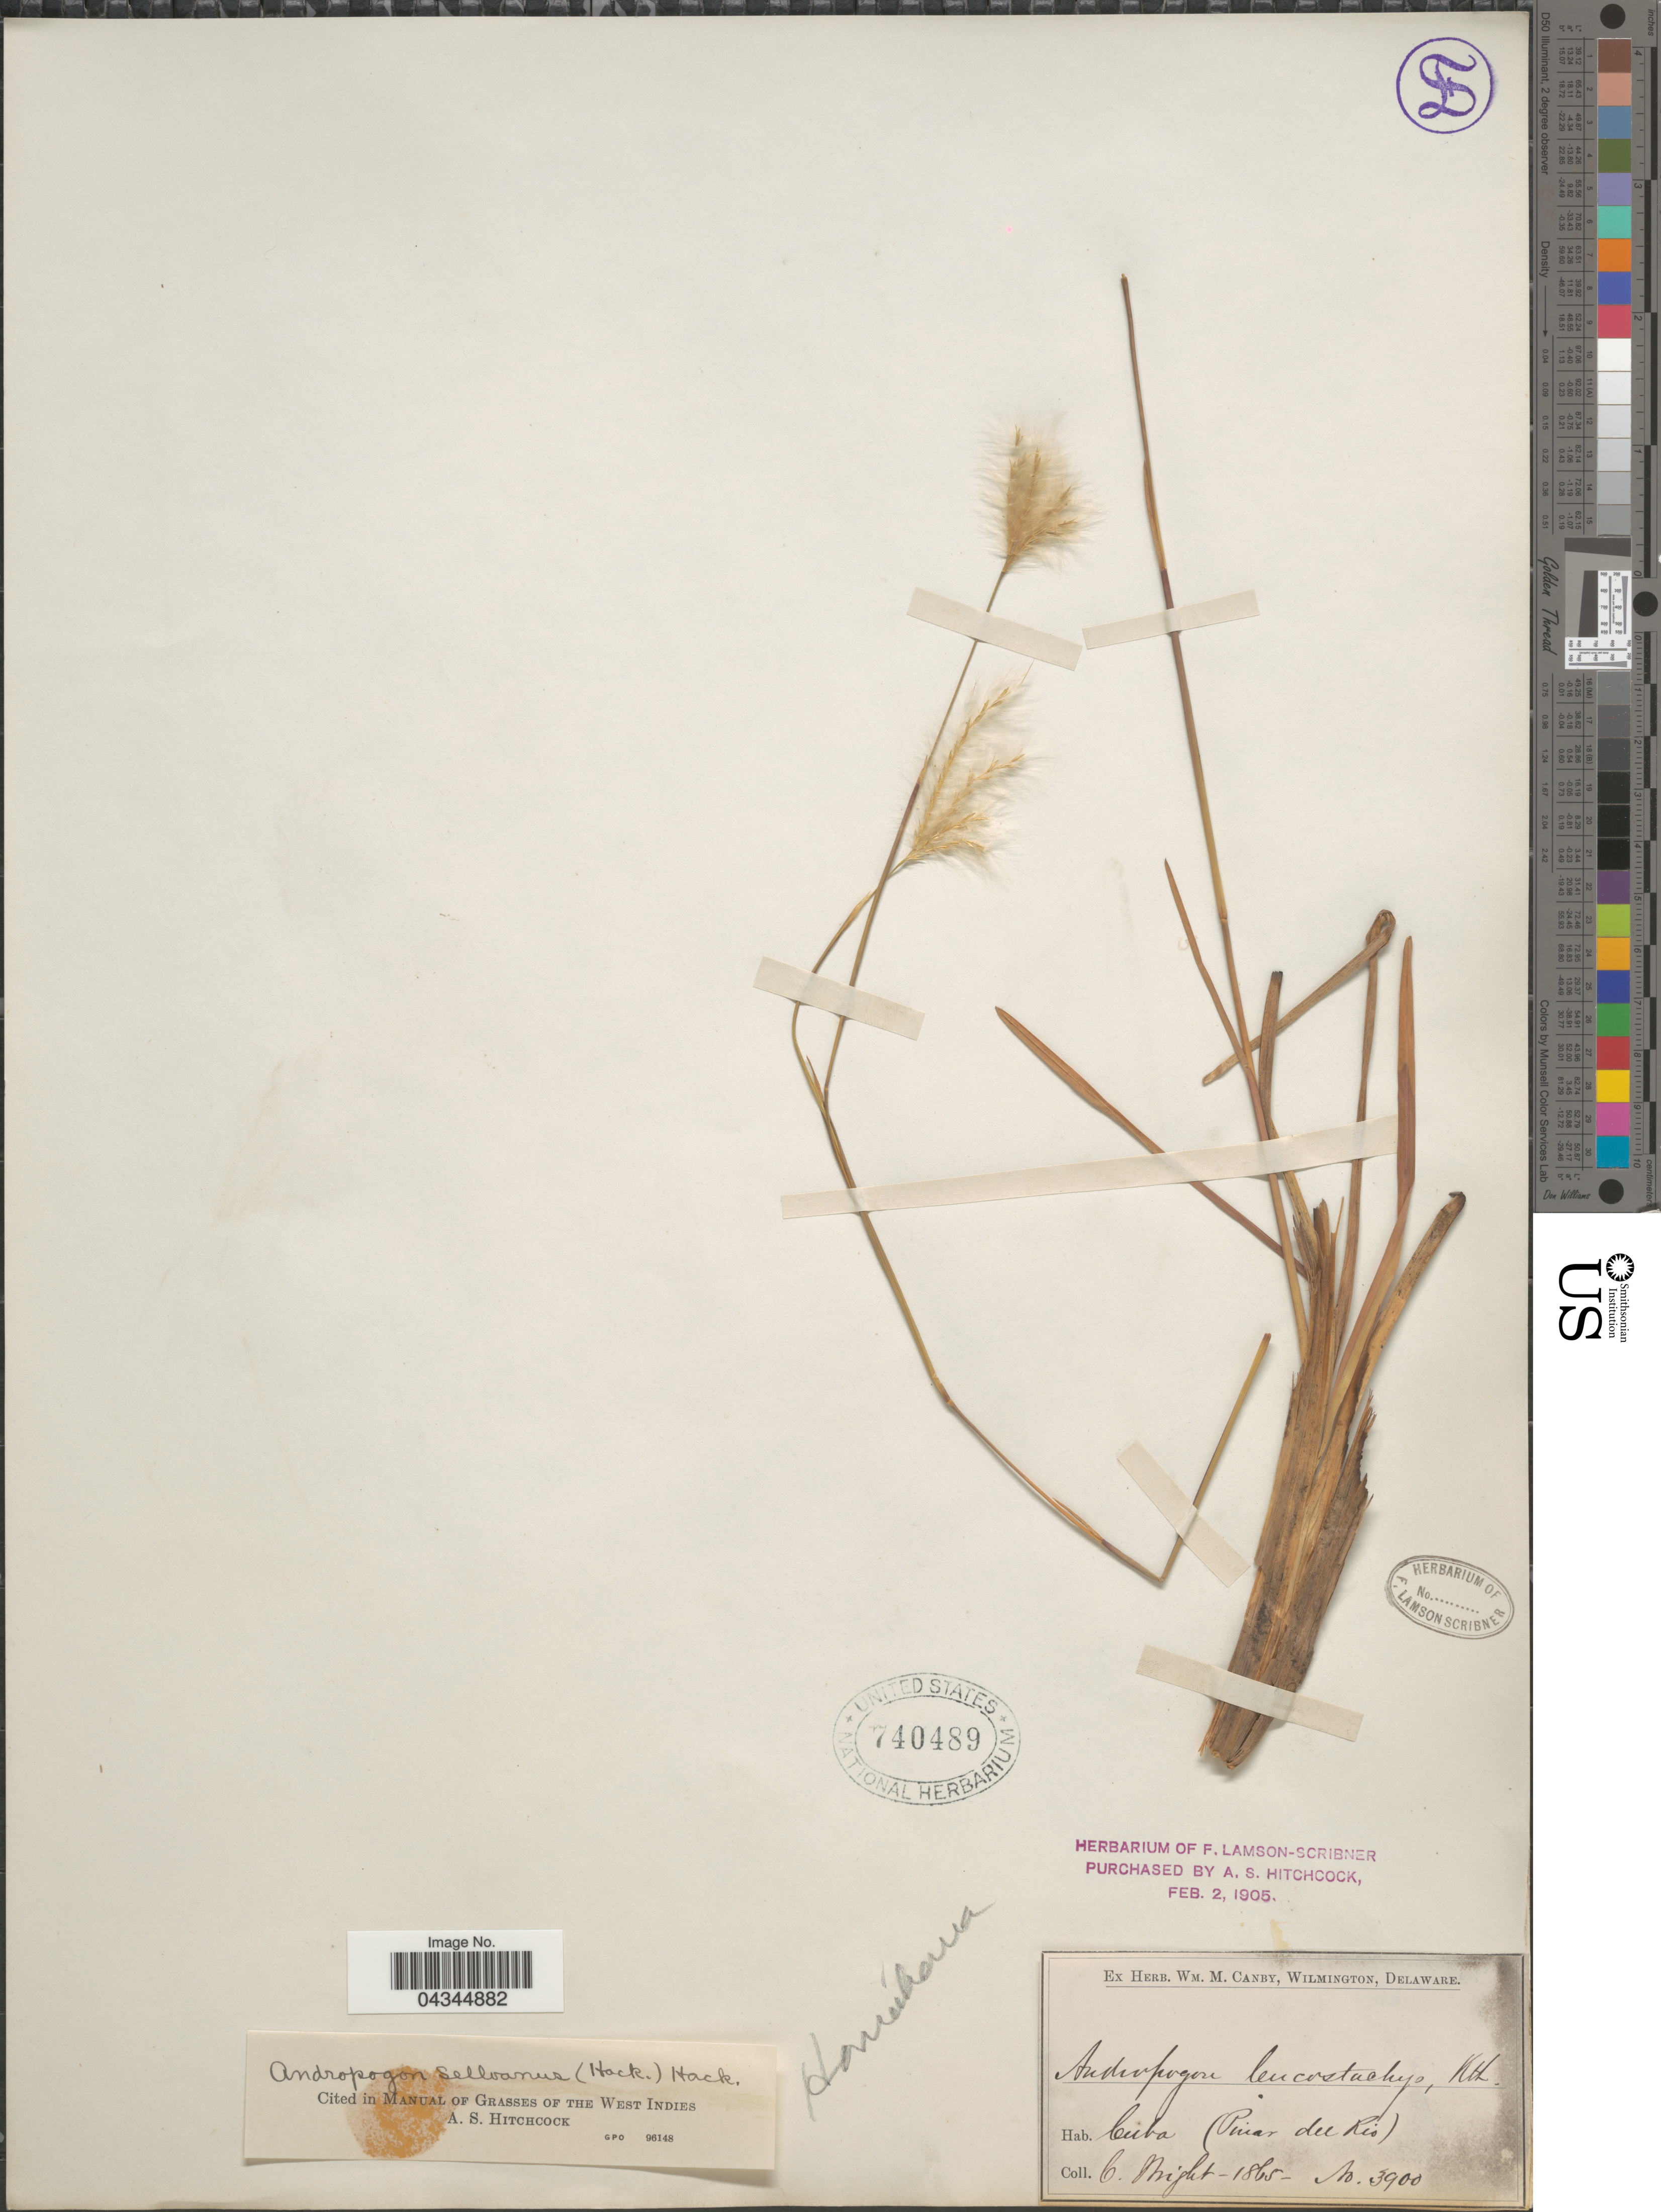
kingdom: Plantae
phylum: Tracheophyta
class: Liliopsida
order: Poales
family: Poaceae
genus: Andropogon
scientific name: Andropogon selloanus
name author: (Hack.) Hack.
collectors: C. Wright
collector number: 3900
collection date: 1865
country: Cuba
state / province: Pinar del Río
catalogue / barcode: US 740489